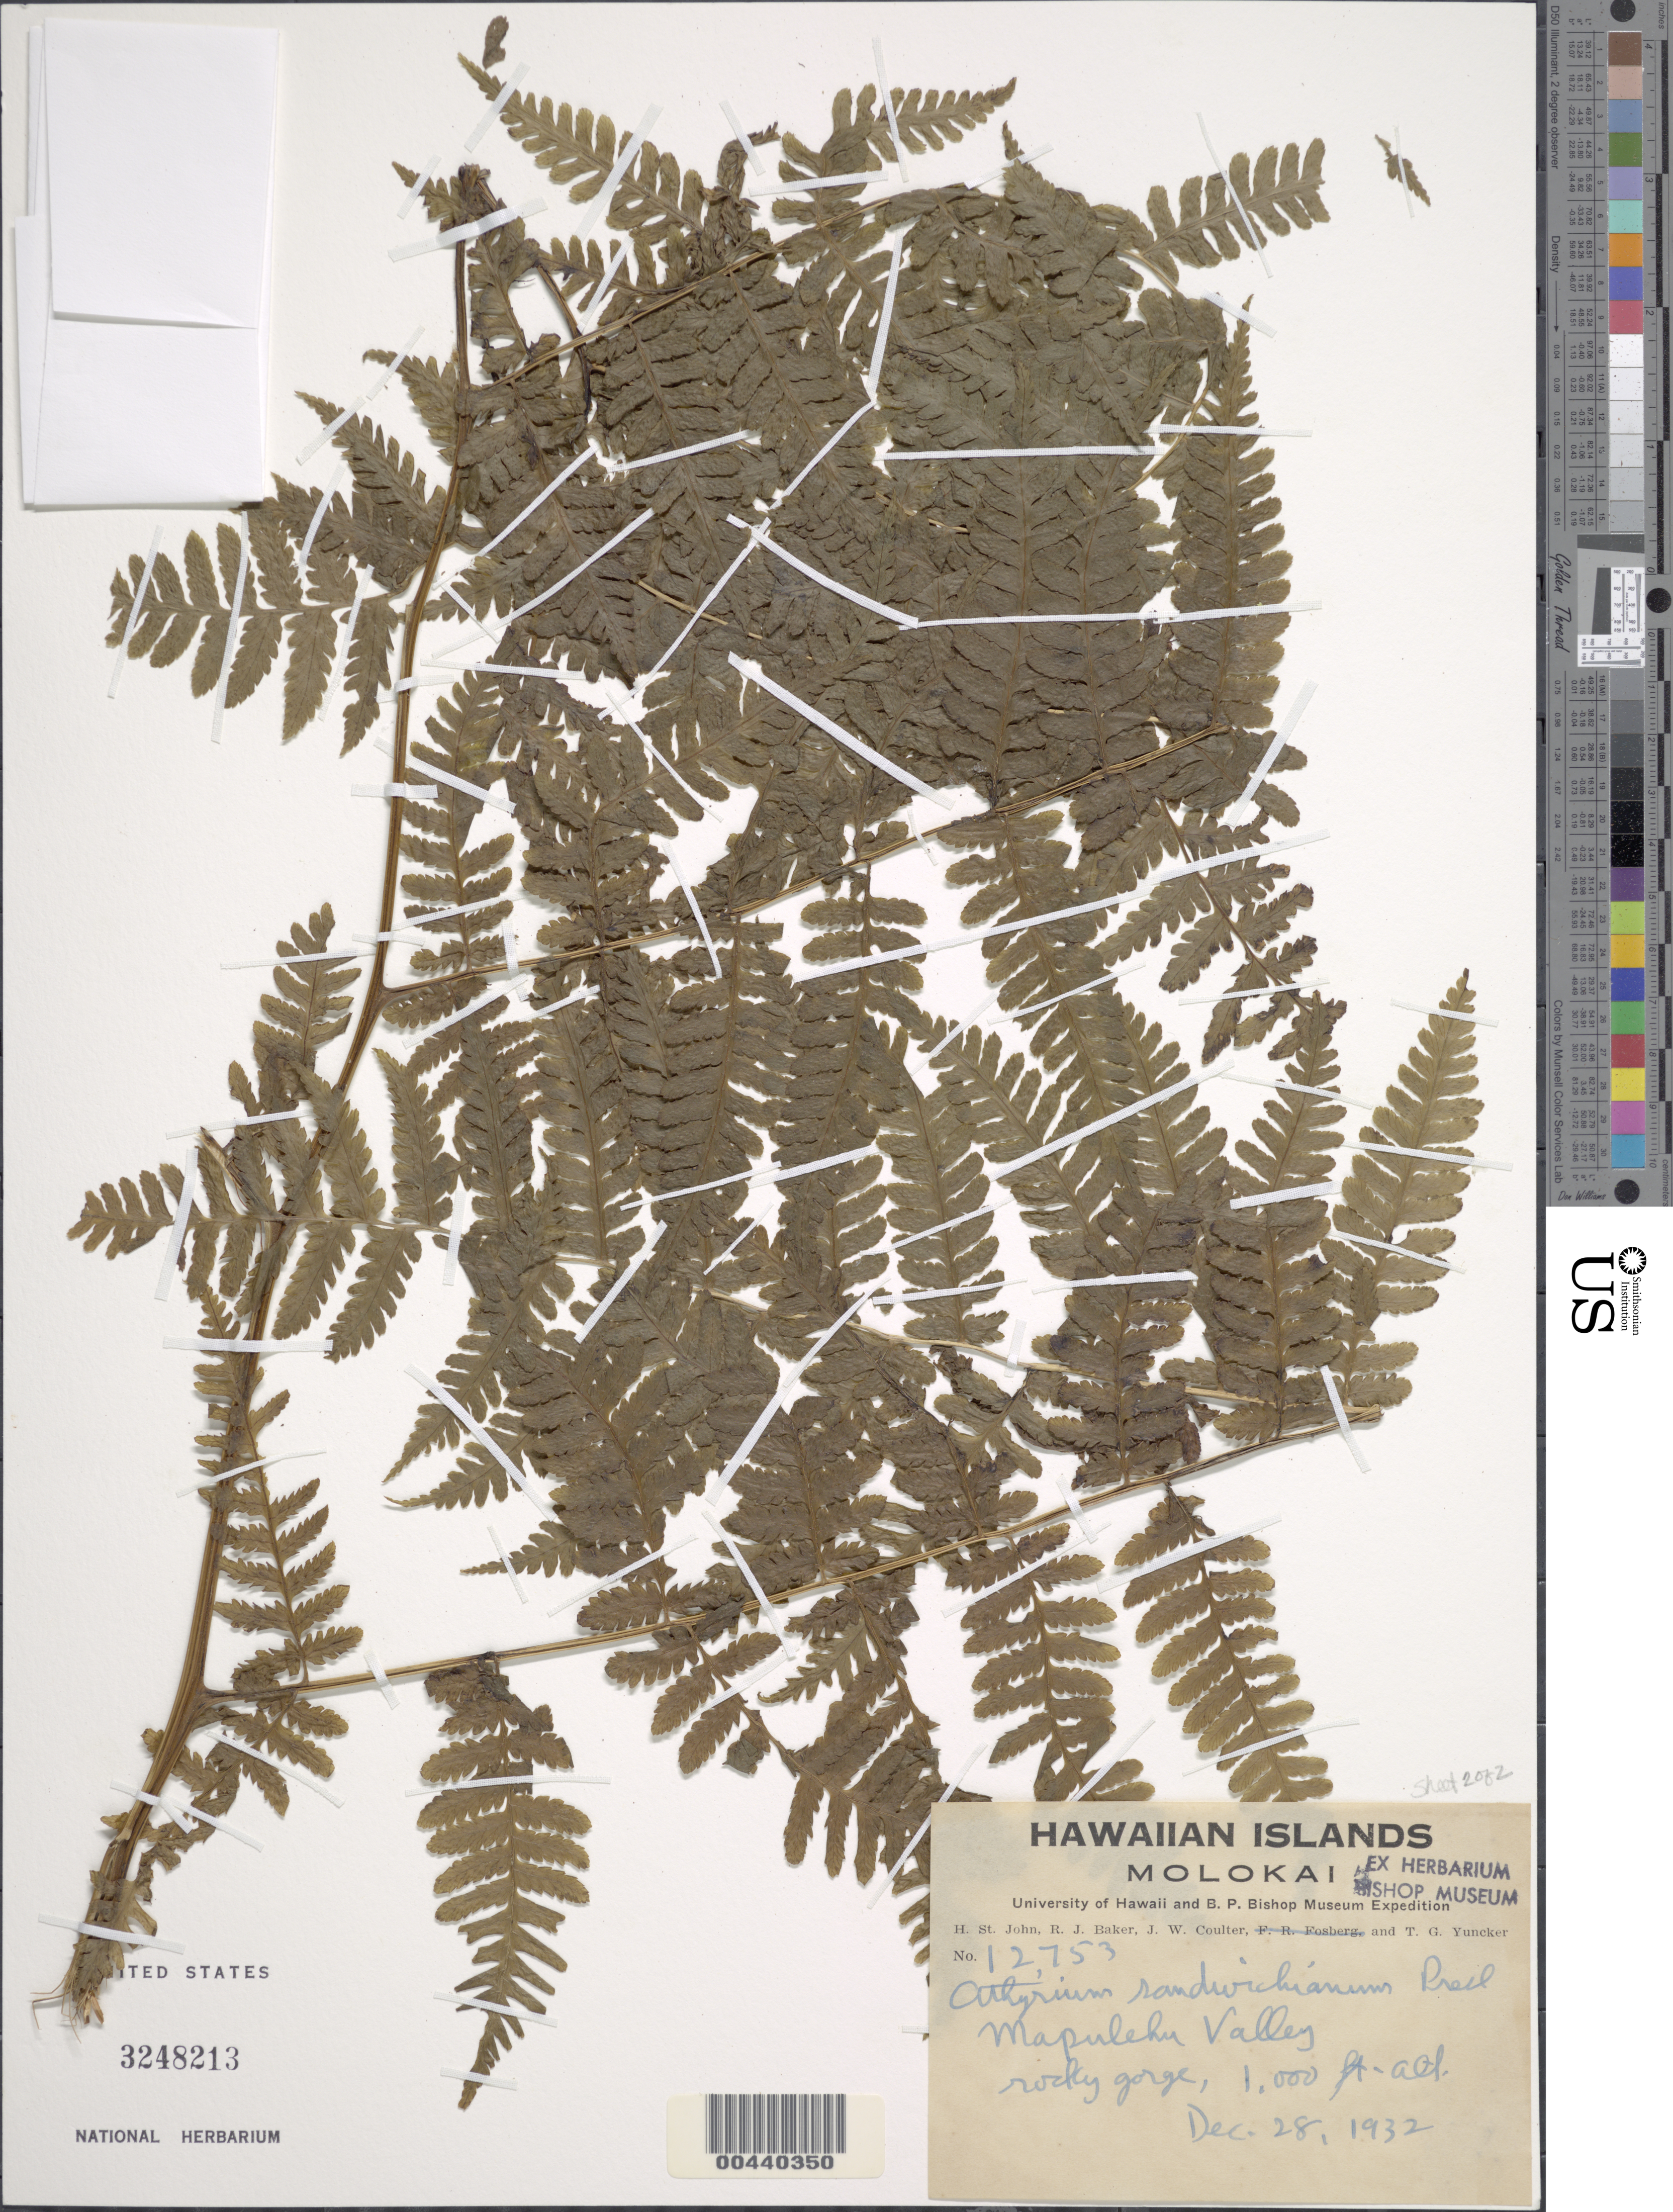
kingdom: Plantae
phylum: Tracheophyta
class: Polypodiopsida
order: Polypodiales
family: Athyriaceae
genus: Diplazium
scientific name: Diplazium sandwichianum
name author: (C. Presl) Diels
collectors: H. St. John, R. J. Baker, J. W. Coulter & T. G. Yuncker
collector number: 12753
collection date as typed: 28 Dec 1932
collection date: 1932-12-28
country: United States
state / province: Hawaii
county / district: Kauai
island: Kaua'i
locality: Mapulehu Valley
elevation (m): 305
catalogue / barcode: US 3248213